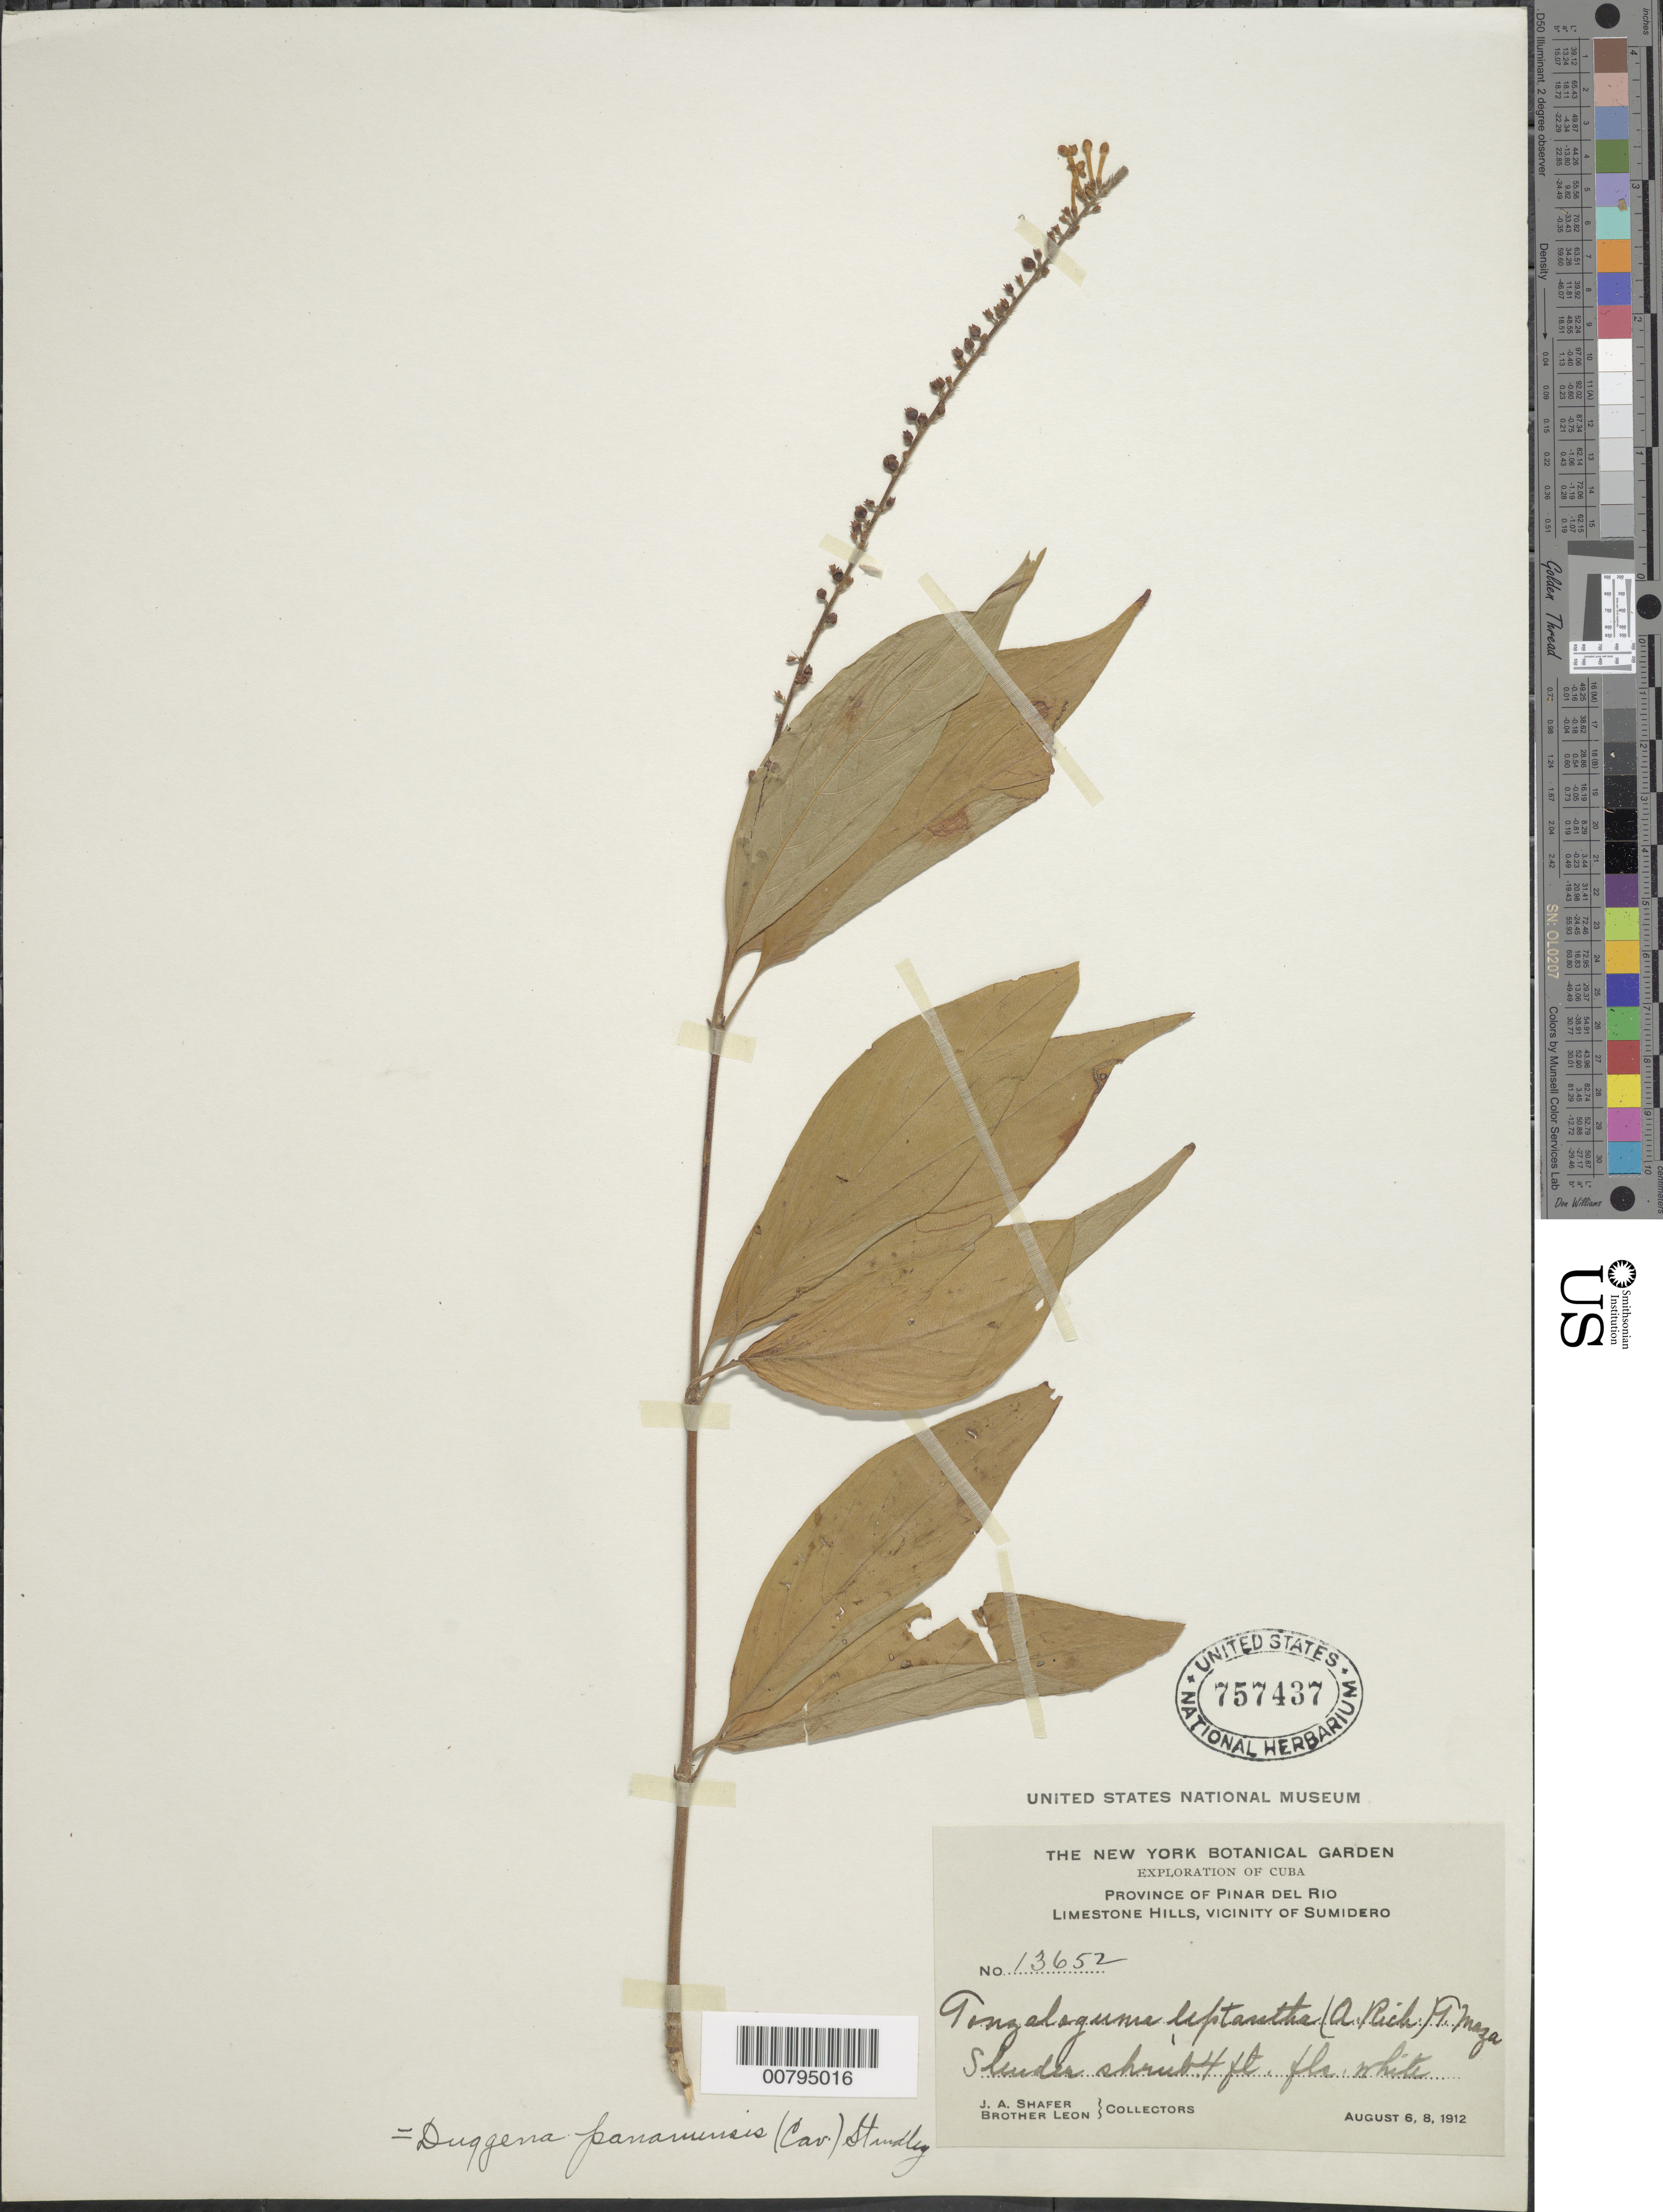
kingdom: Plantae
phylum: Tracheophyta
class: Magnoliopsida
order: Gentianales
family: Rubiaceae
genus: Gonzalagunia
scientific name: Gonzalagunia panamensis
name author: (Cav.) K. Schum.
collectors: J. A. Shafer & Bro. León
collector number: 13652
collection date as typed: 06 Aug 1912 and 08 Aug 1912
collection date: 1912-08-06,1912-08-08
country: Cuba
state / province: Pinar del Río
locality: Hills, vicinity of Sumidero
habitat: Limestone hills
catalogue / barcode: US 757437